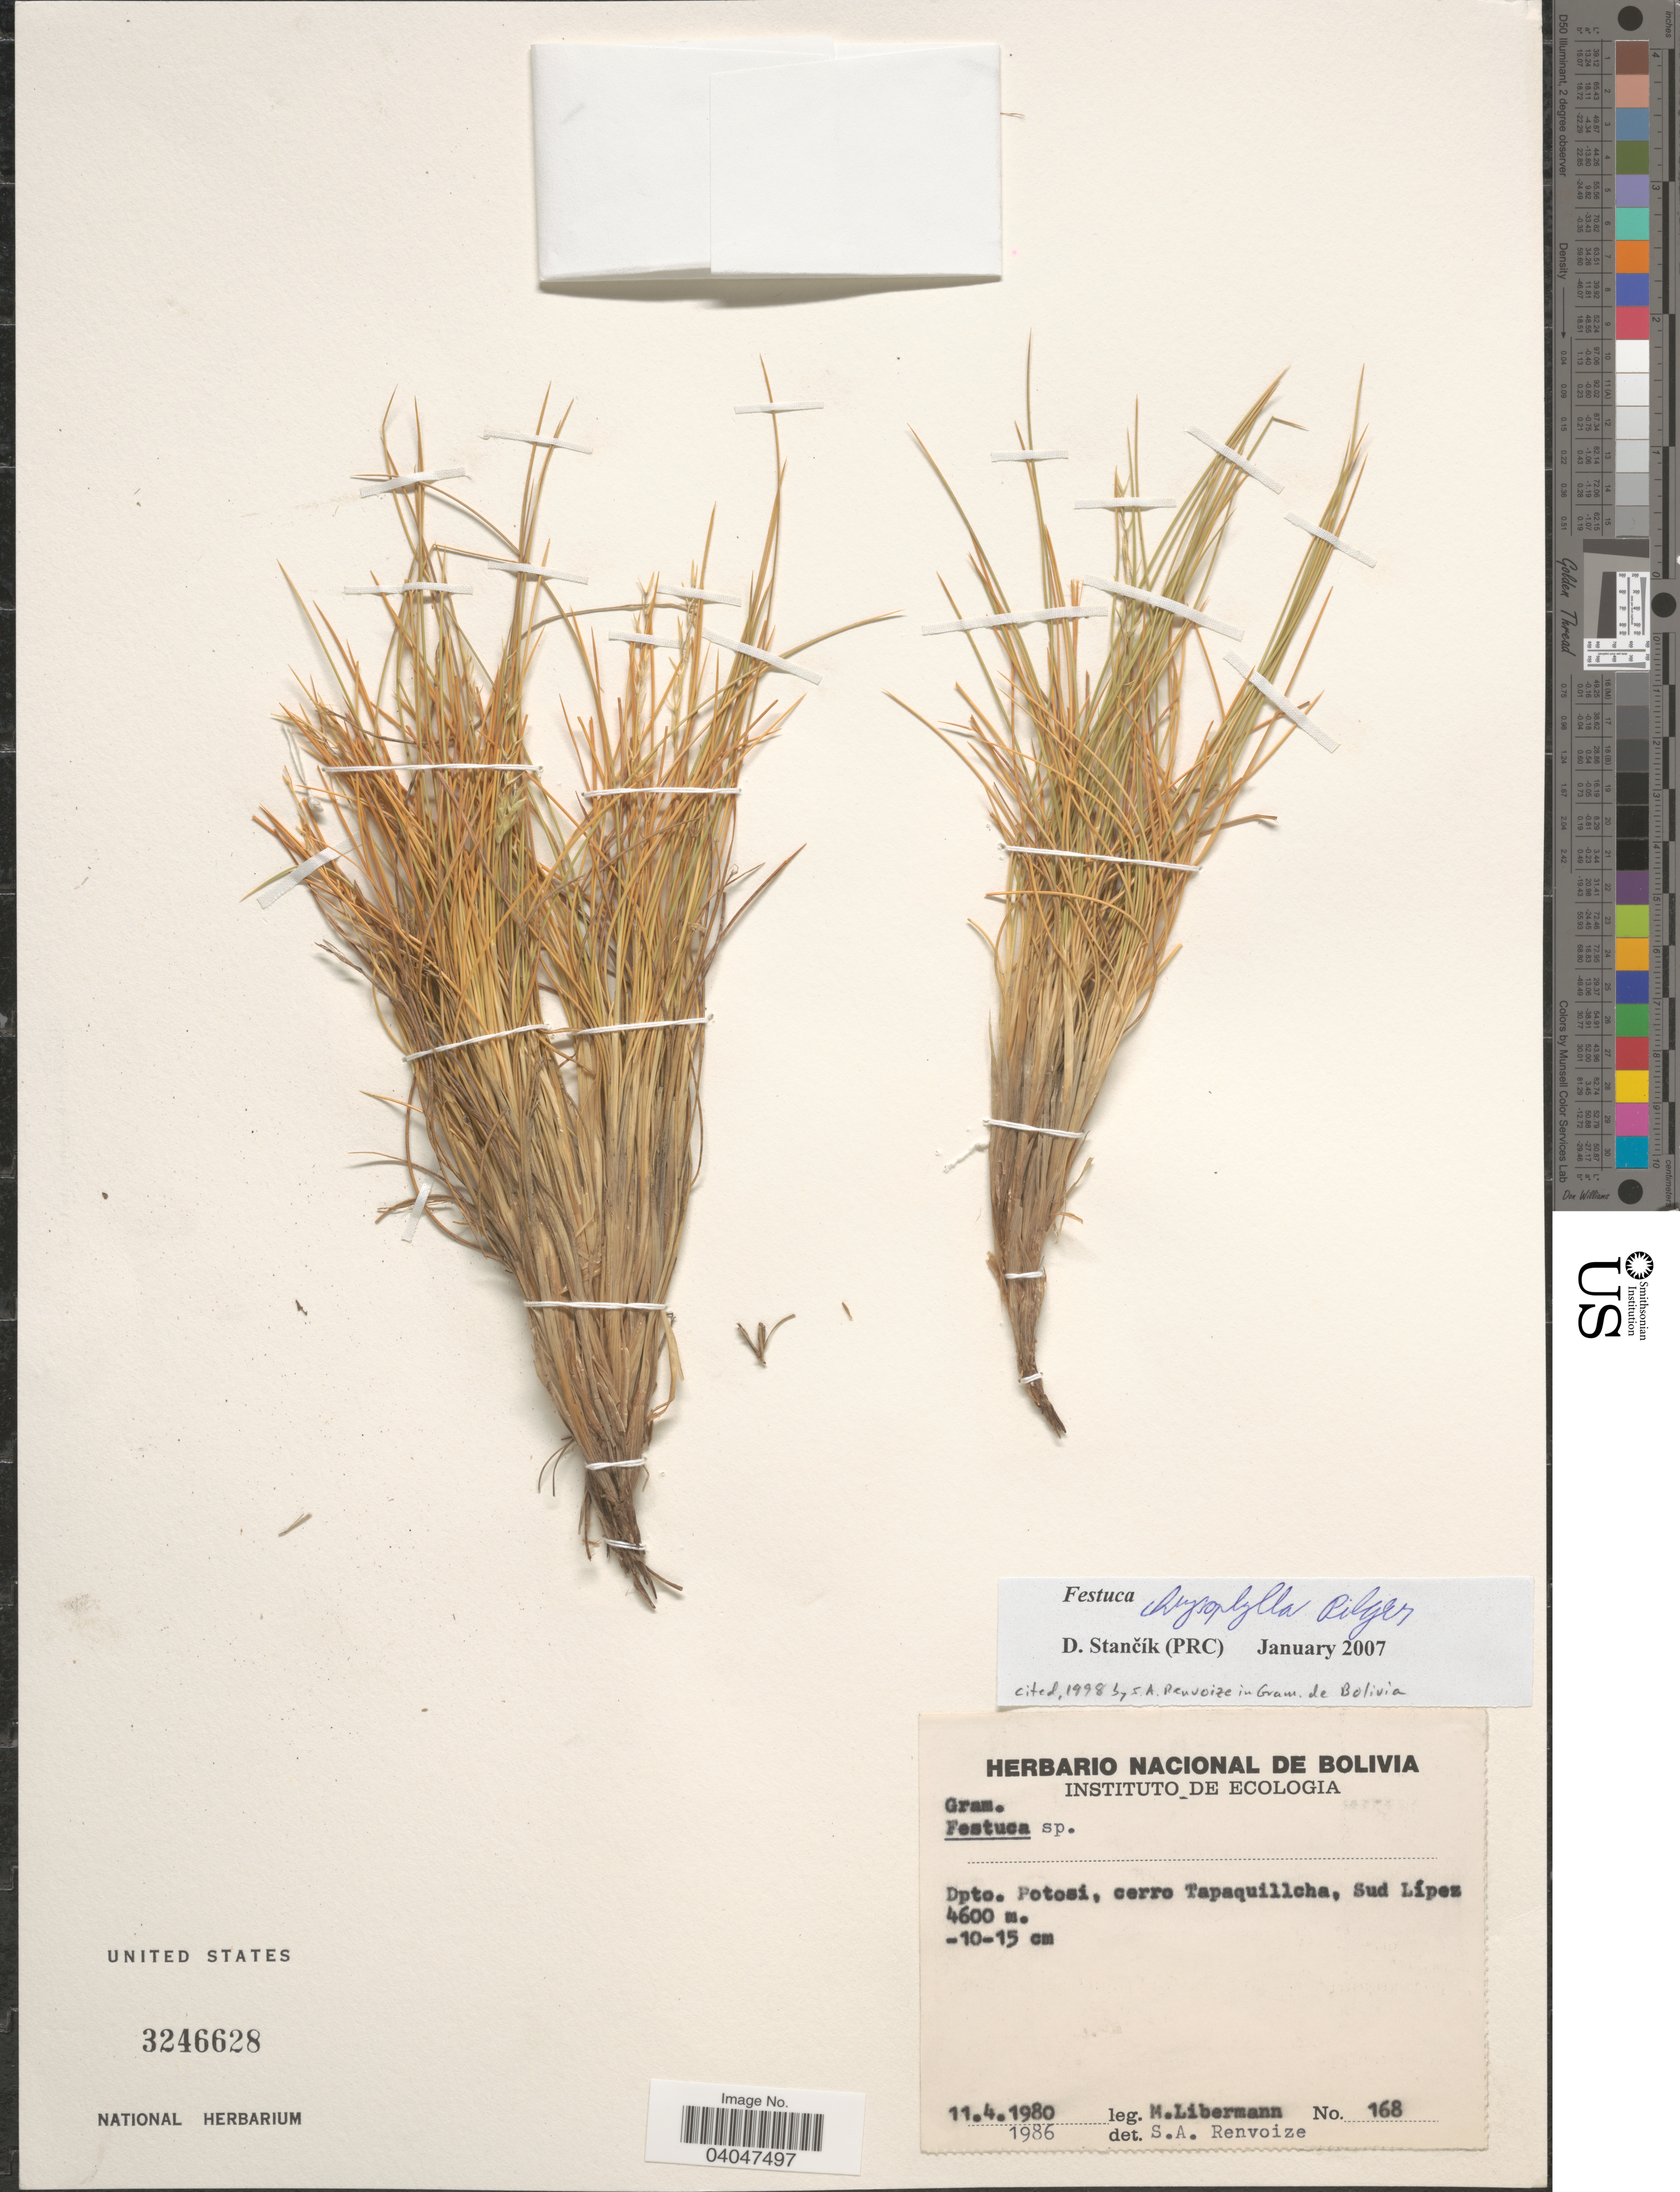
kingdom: Plantae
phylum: Tracheophyta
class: Liliopsida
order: Poales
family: Poaceae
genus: Festuca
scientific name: Festuca eriostoma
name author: Hack.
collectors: M. Libermann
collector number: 168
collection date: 1980-04-11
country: Bolivia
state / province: Potosi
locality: Dpto. Potosi, cerro Tapaquillcha, Sud Lípes.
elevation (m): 4600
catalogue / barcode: US 3246628